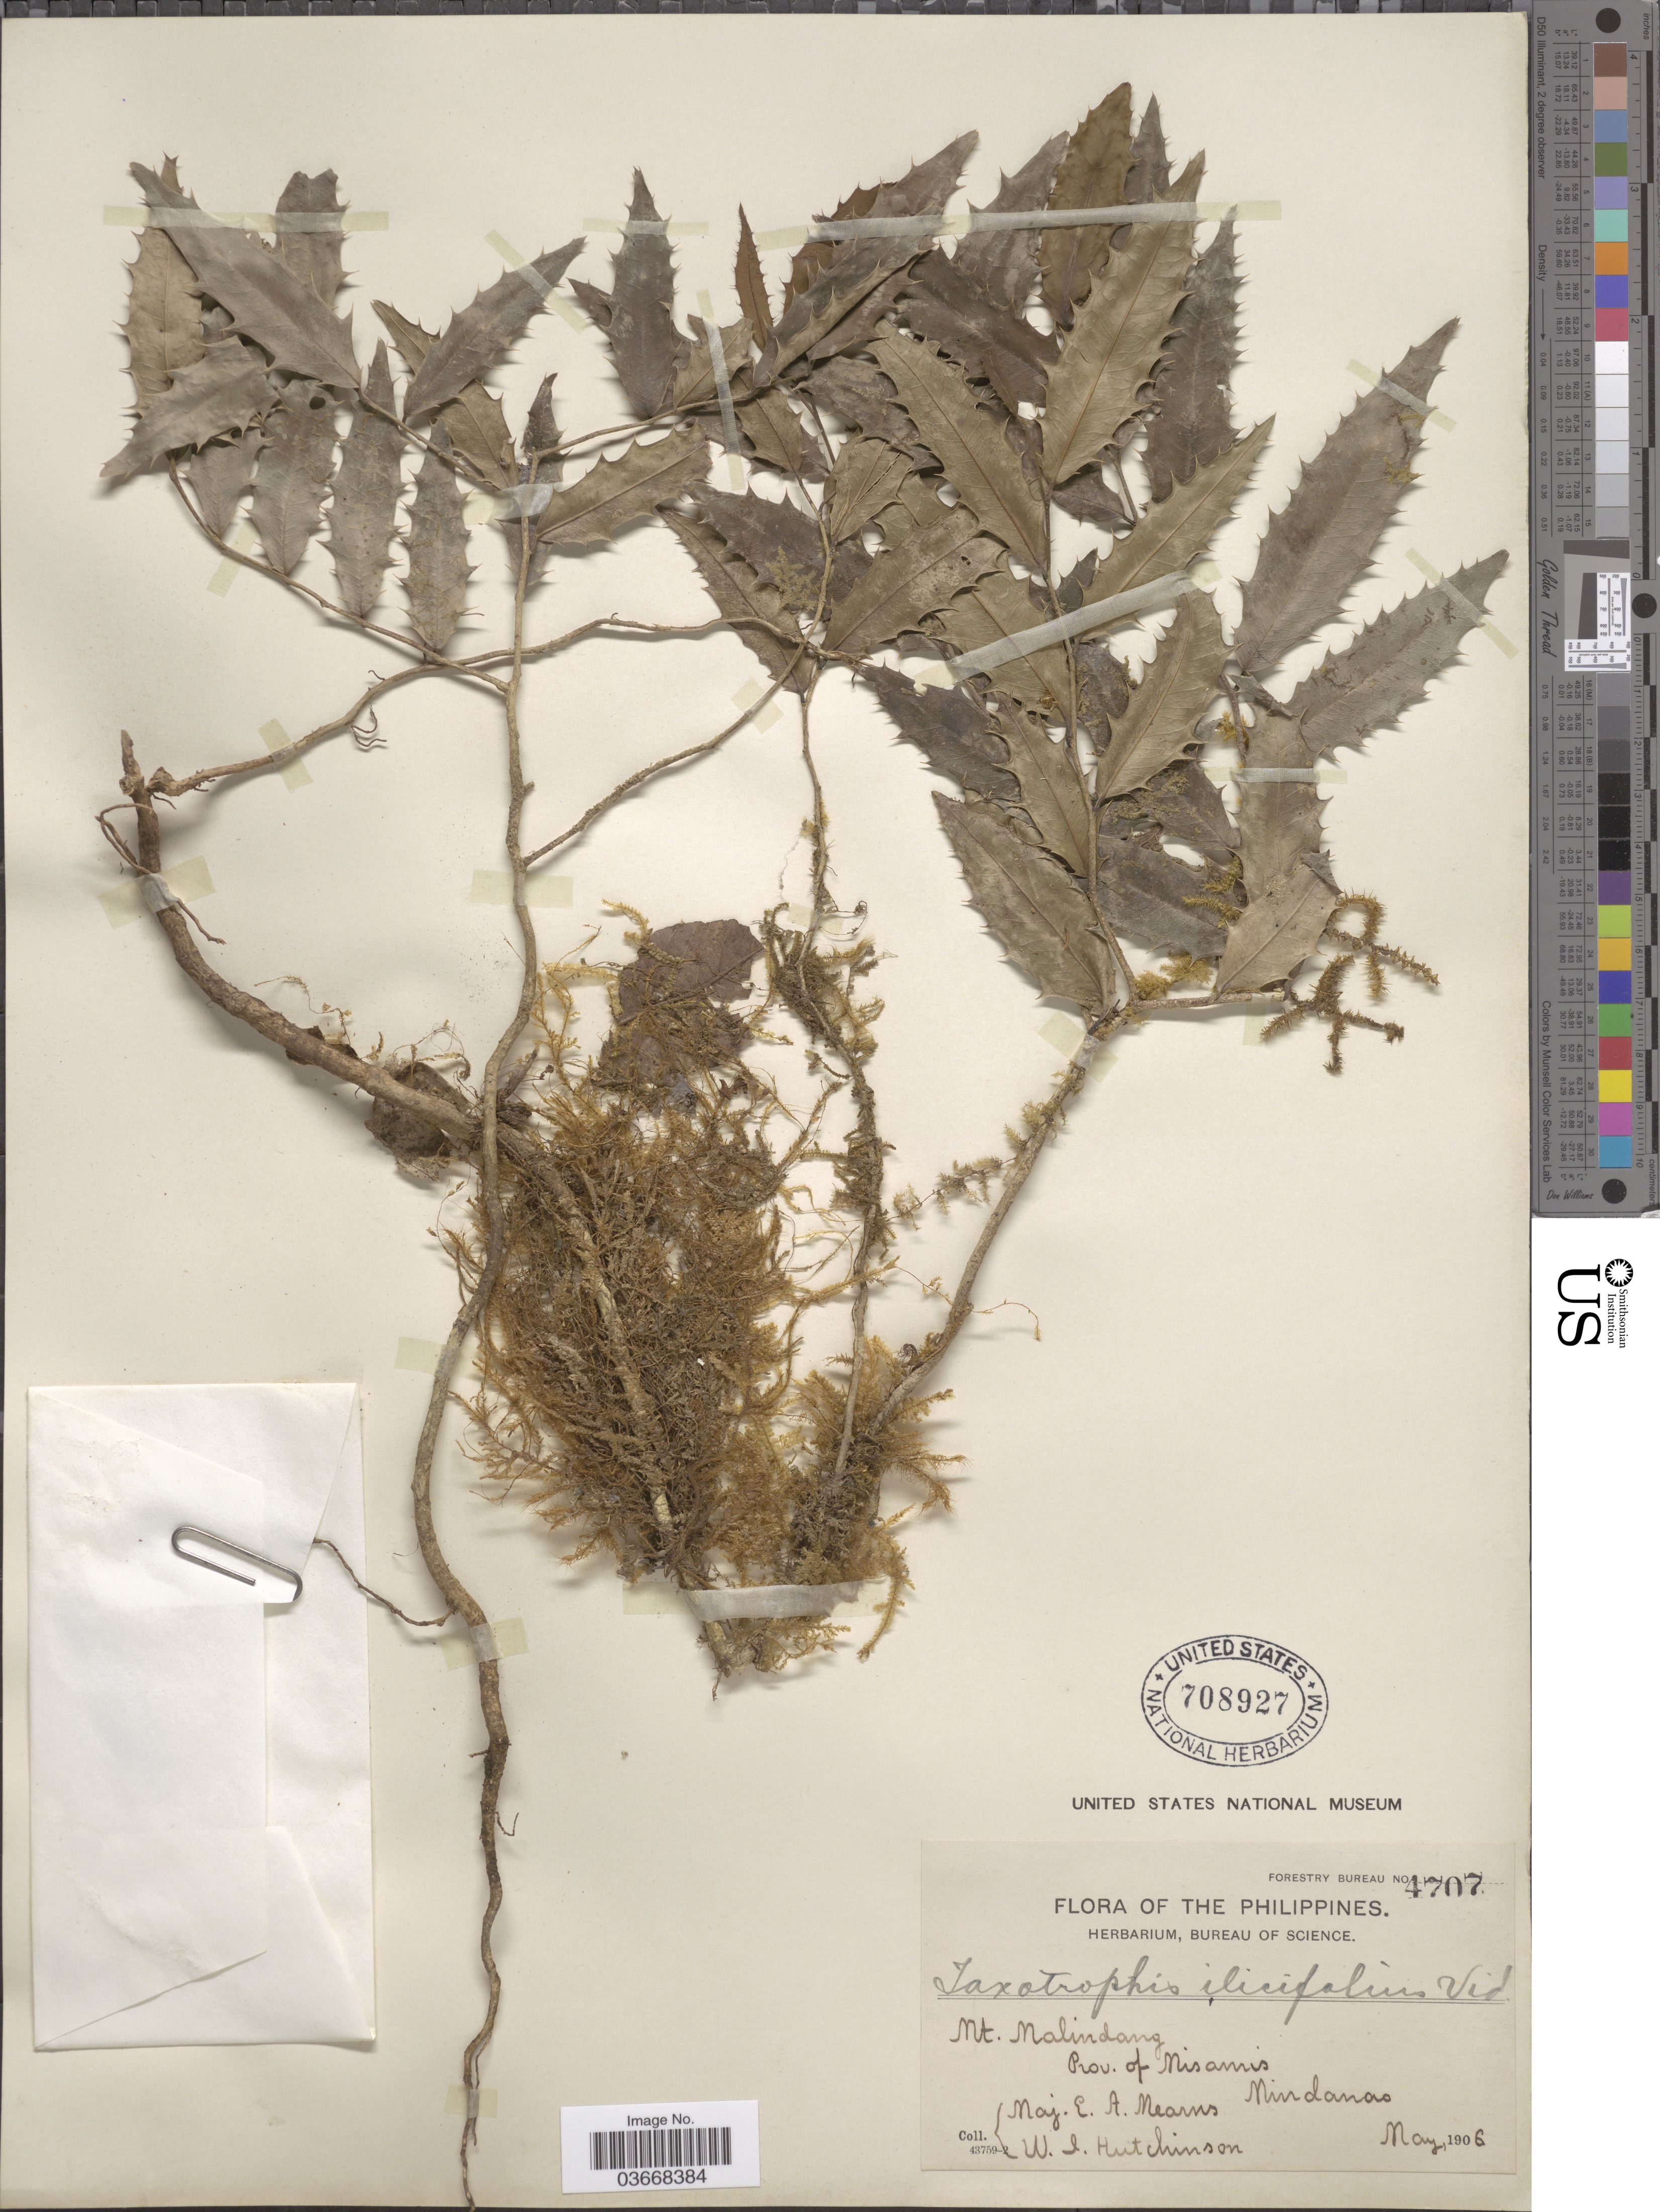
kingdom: Plantae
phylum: Tracheophyta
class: Magnoliopsida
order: Rosales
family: Moraceae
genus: Taxotrophis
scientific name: Taxotrophis ilicifolia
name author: (Kurz) S. Vidal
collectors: E. A. Mearns & W. I. Hutchinson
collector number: Forestry Bureau 4707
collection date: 1906-05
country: Philippines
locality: Mt. Malindang. Prov. of Misamis. Mindanao.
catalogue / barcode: US 708927